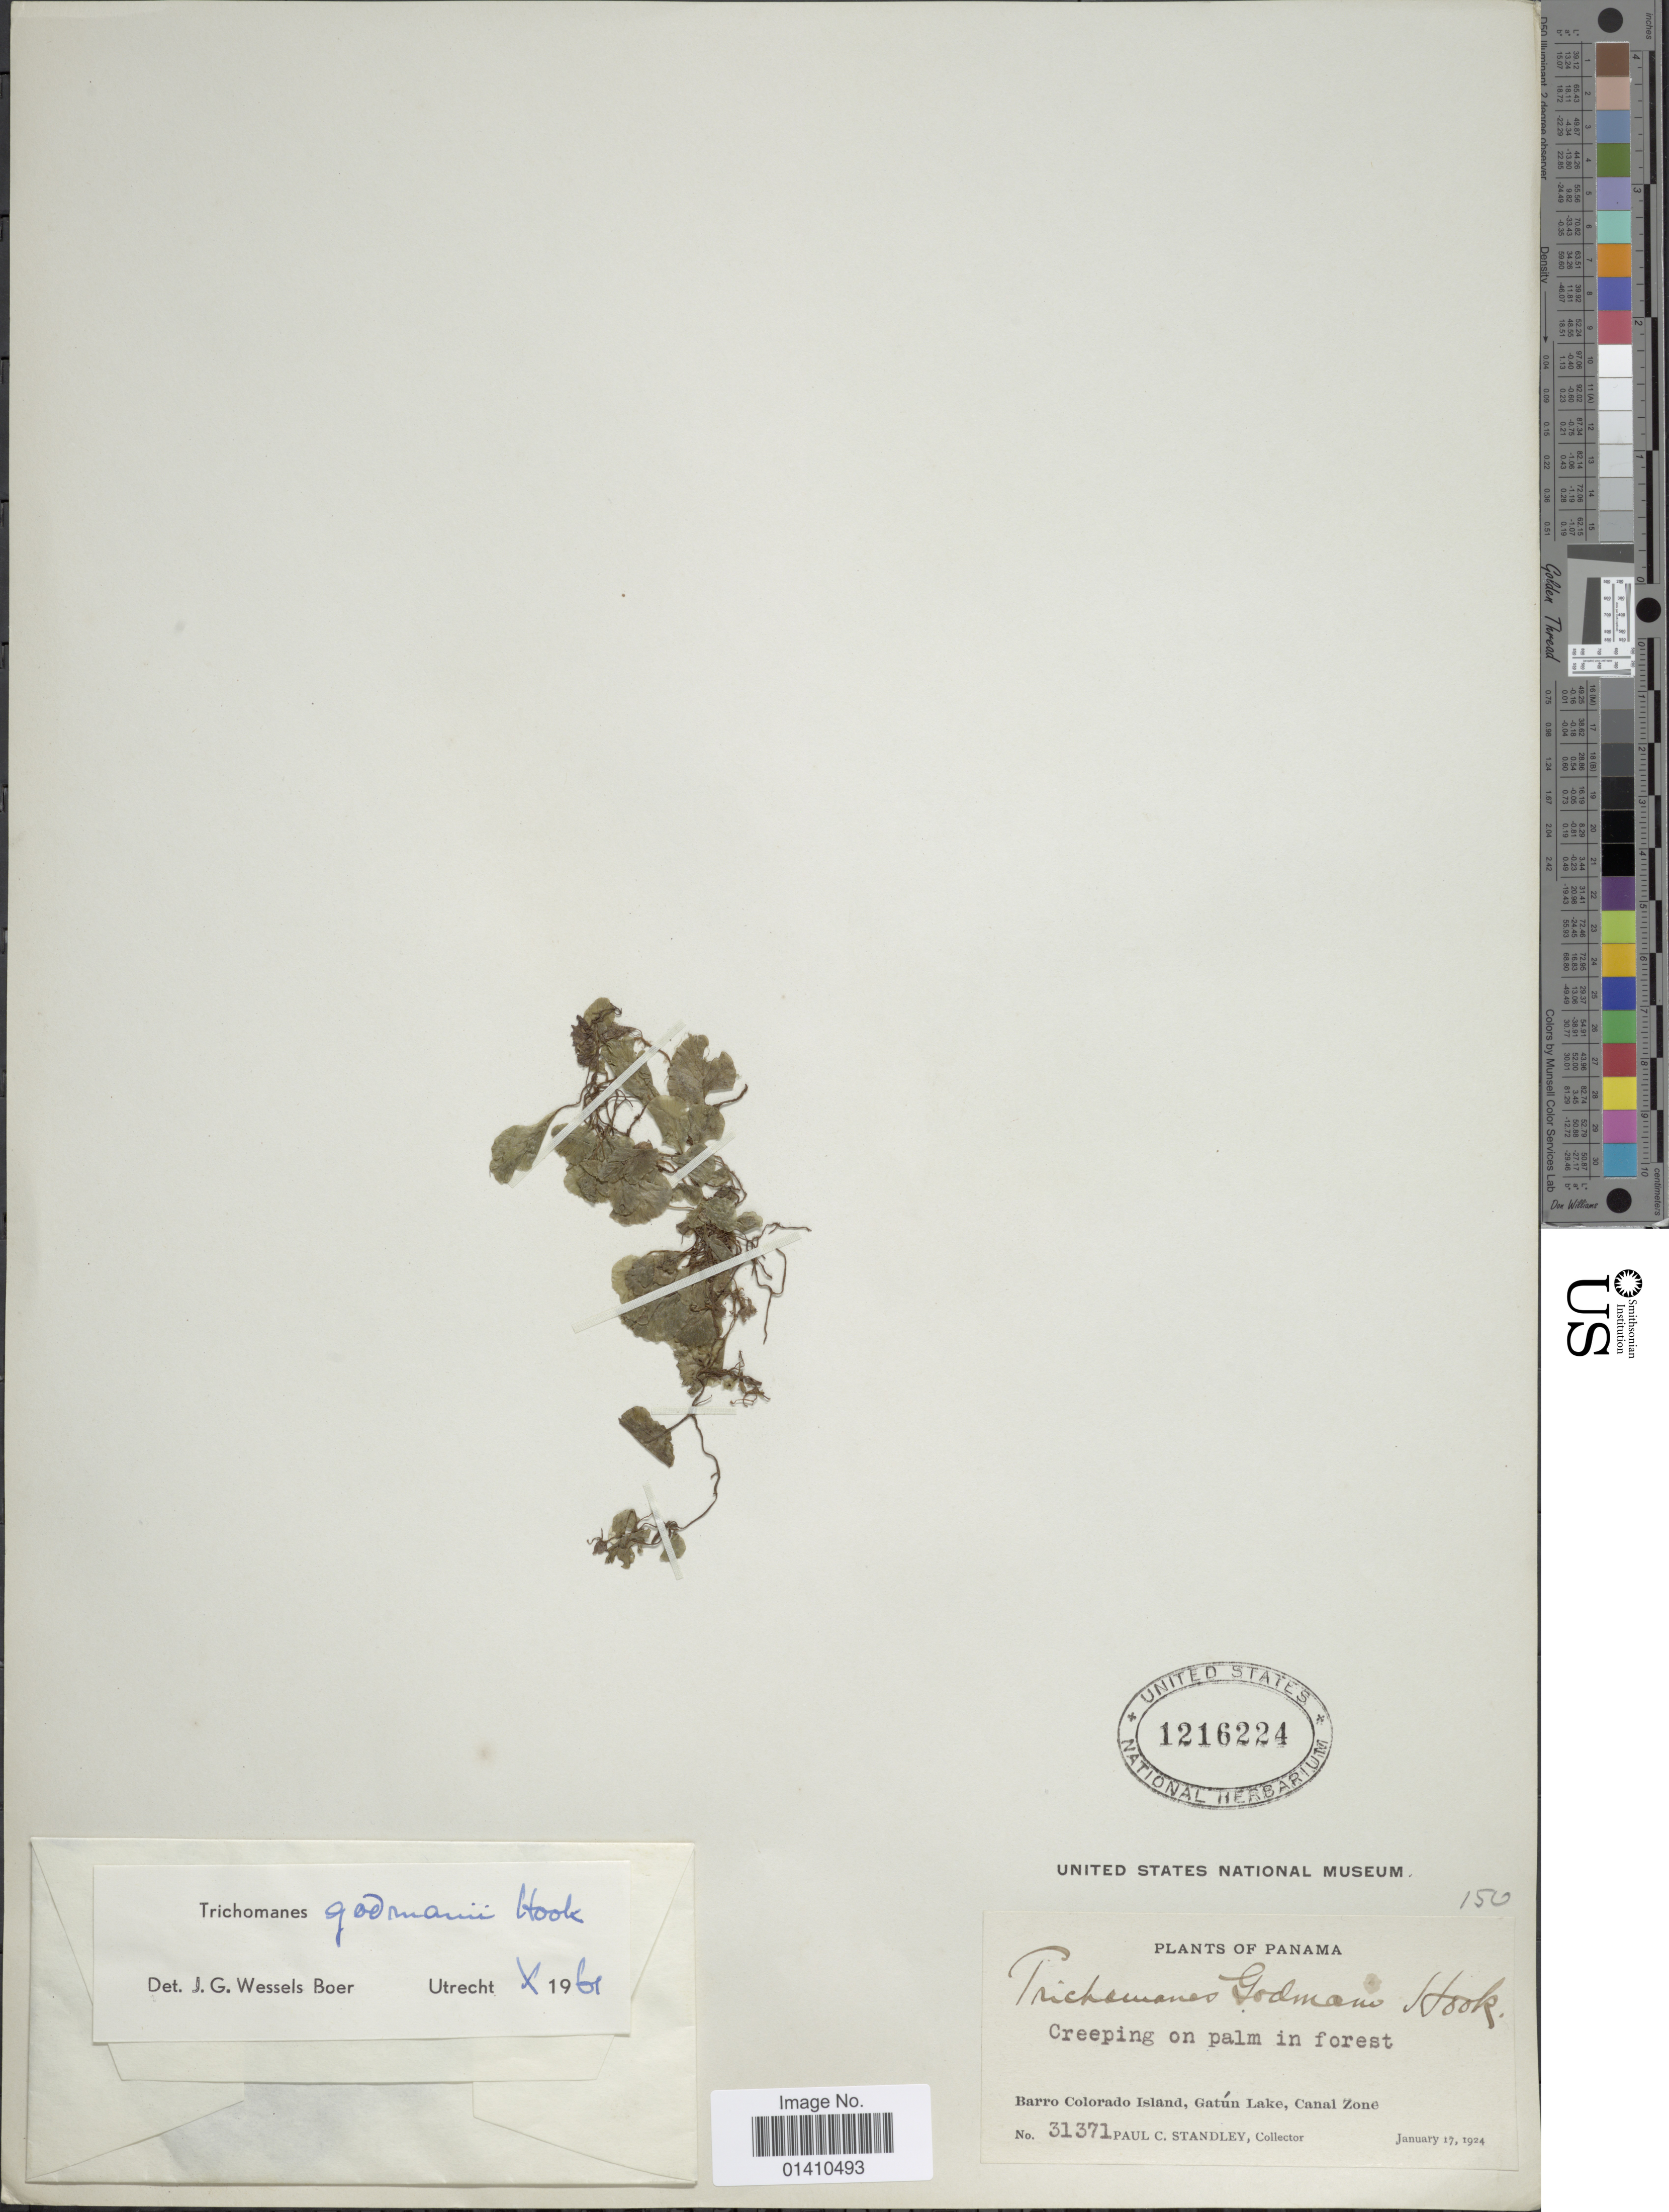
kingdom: Plantae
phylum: Tracheophyta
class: Polypodiopsida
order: Hymenophyllales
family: Hymenophyllaceae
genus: Didymoglossum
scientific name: Didymoglossum godmanii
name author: (Hook. ex Baker) Ebihara & Dubuisson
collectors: P. C. Standley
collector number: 31371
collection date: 1924-01-17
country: Panama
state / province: Panamá Oeste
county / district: Canal Zone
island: Barro Colorado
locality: Barro Colorado Island, Gatun Lake, Canal Zone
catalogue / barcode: US 1216224